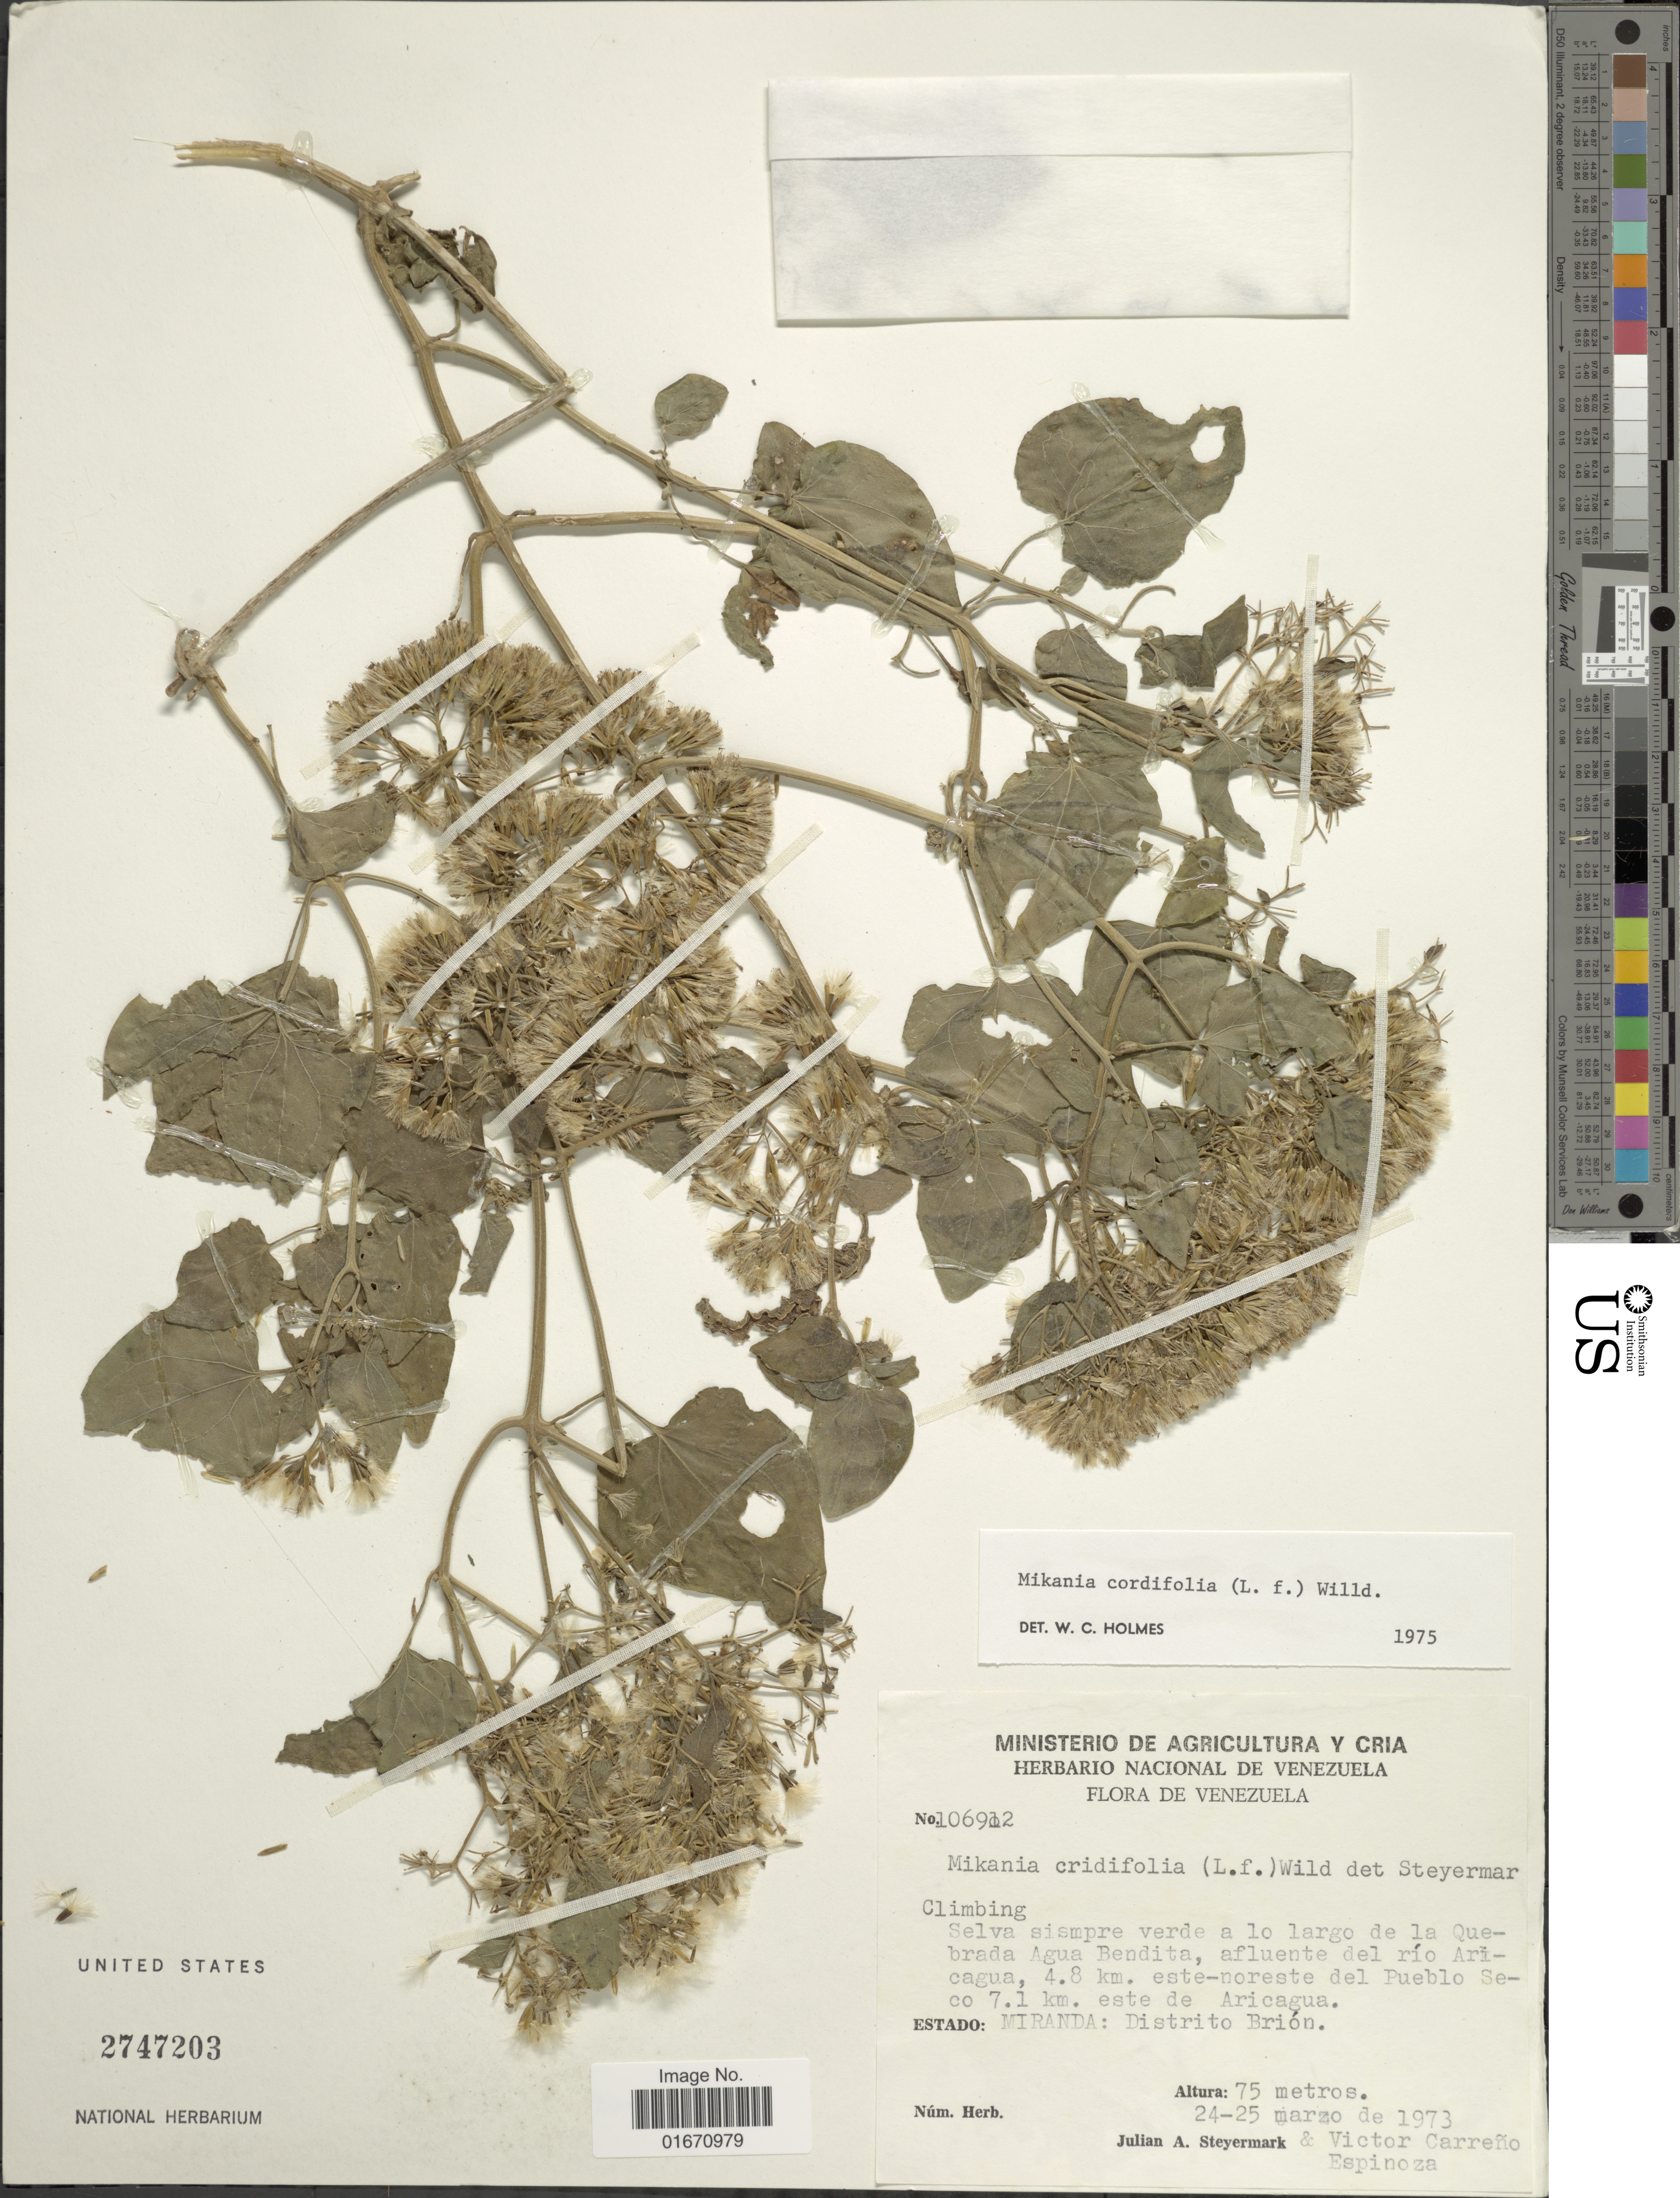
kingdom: Plantae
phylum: Tracheophyta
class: Magnoliopsida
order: Asterales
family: Asteraceae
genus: Mikania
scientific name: Mikania cordifolia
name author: Kunth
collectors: J. Steyermark & V. Carreño Espinosa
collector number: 106912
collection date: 1973-03-24/1973-03-25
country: Venezuela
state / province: Miranda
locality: Selva siempre verde a lo largo de la Quebrada Agua Bendita, afluente del rio Aricagua, 4.8 km este-noreste del Pueblo Seco 7.1 km este de Aricagua, Distrito Brion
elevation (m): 75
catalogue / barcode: US 2747203